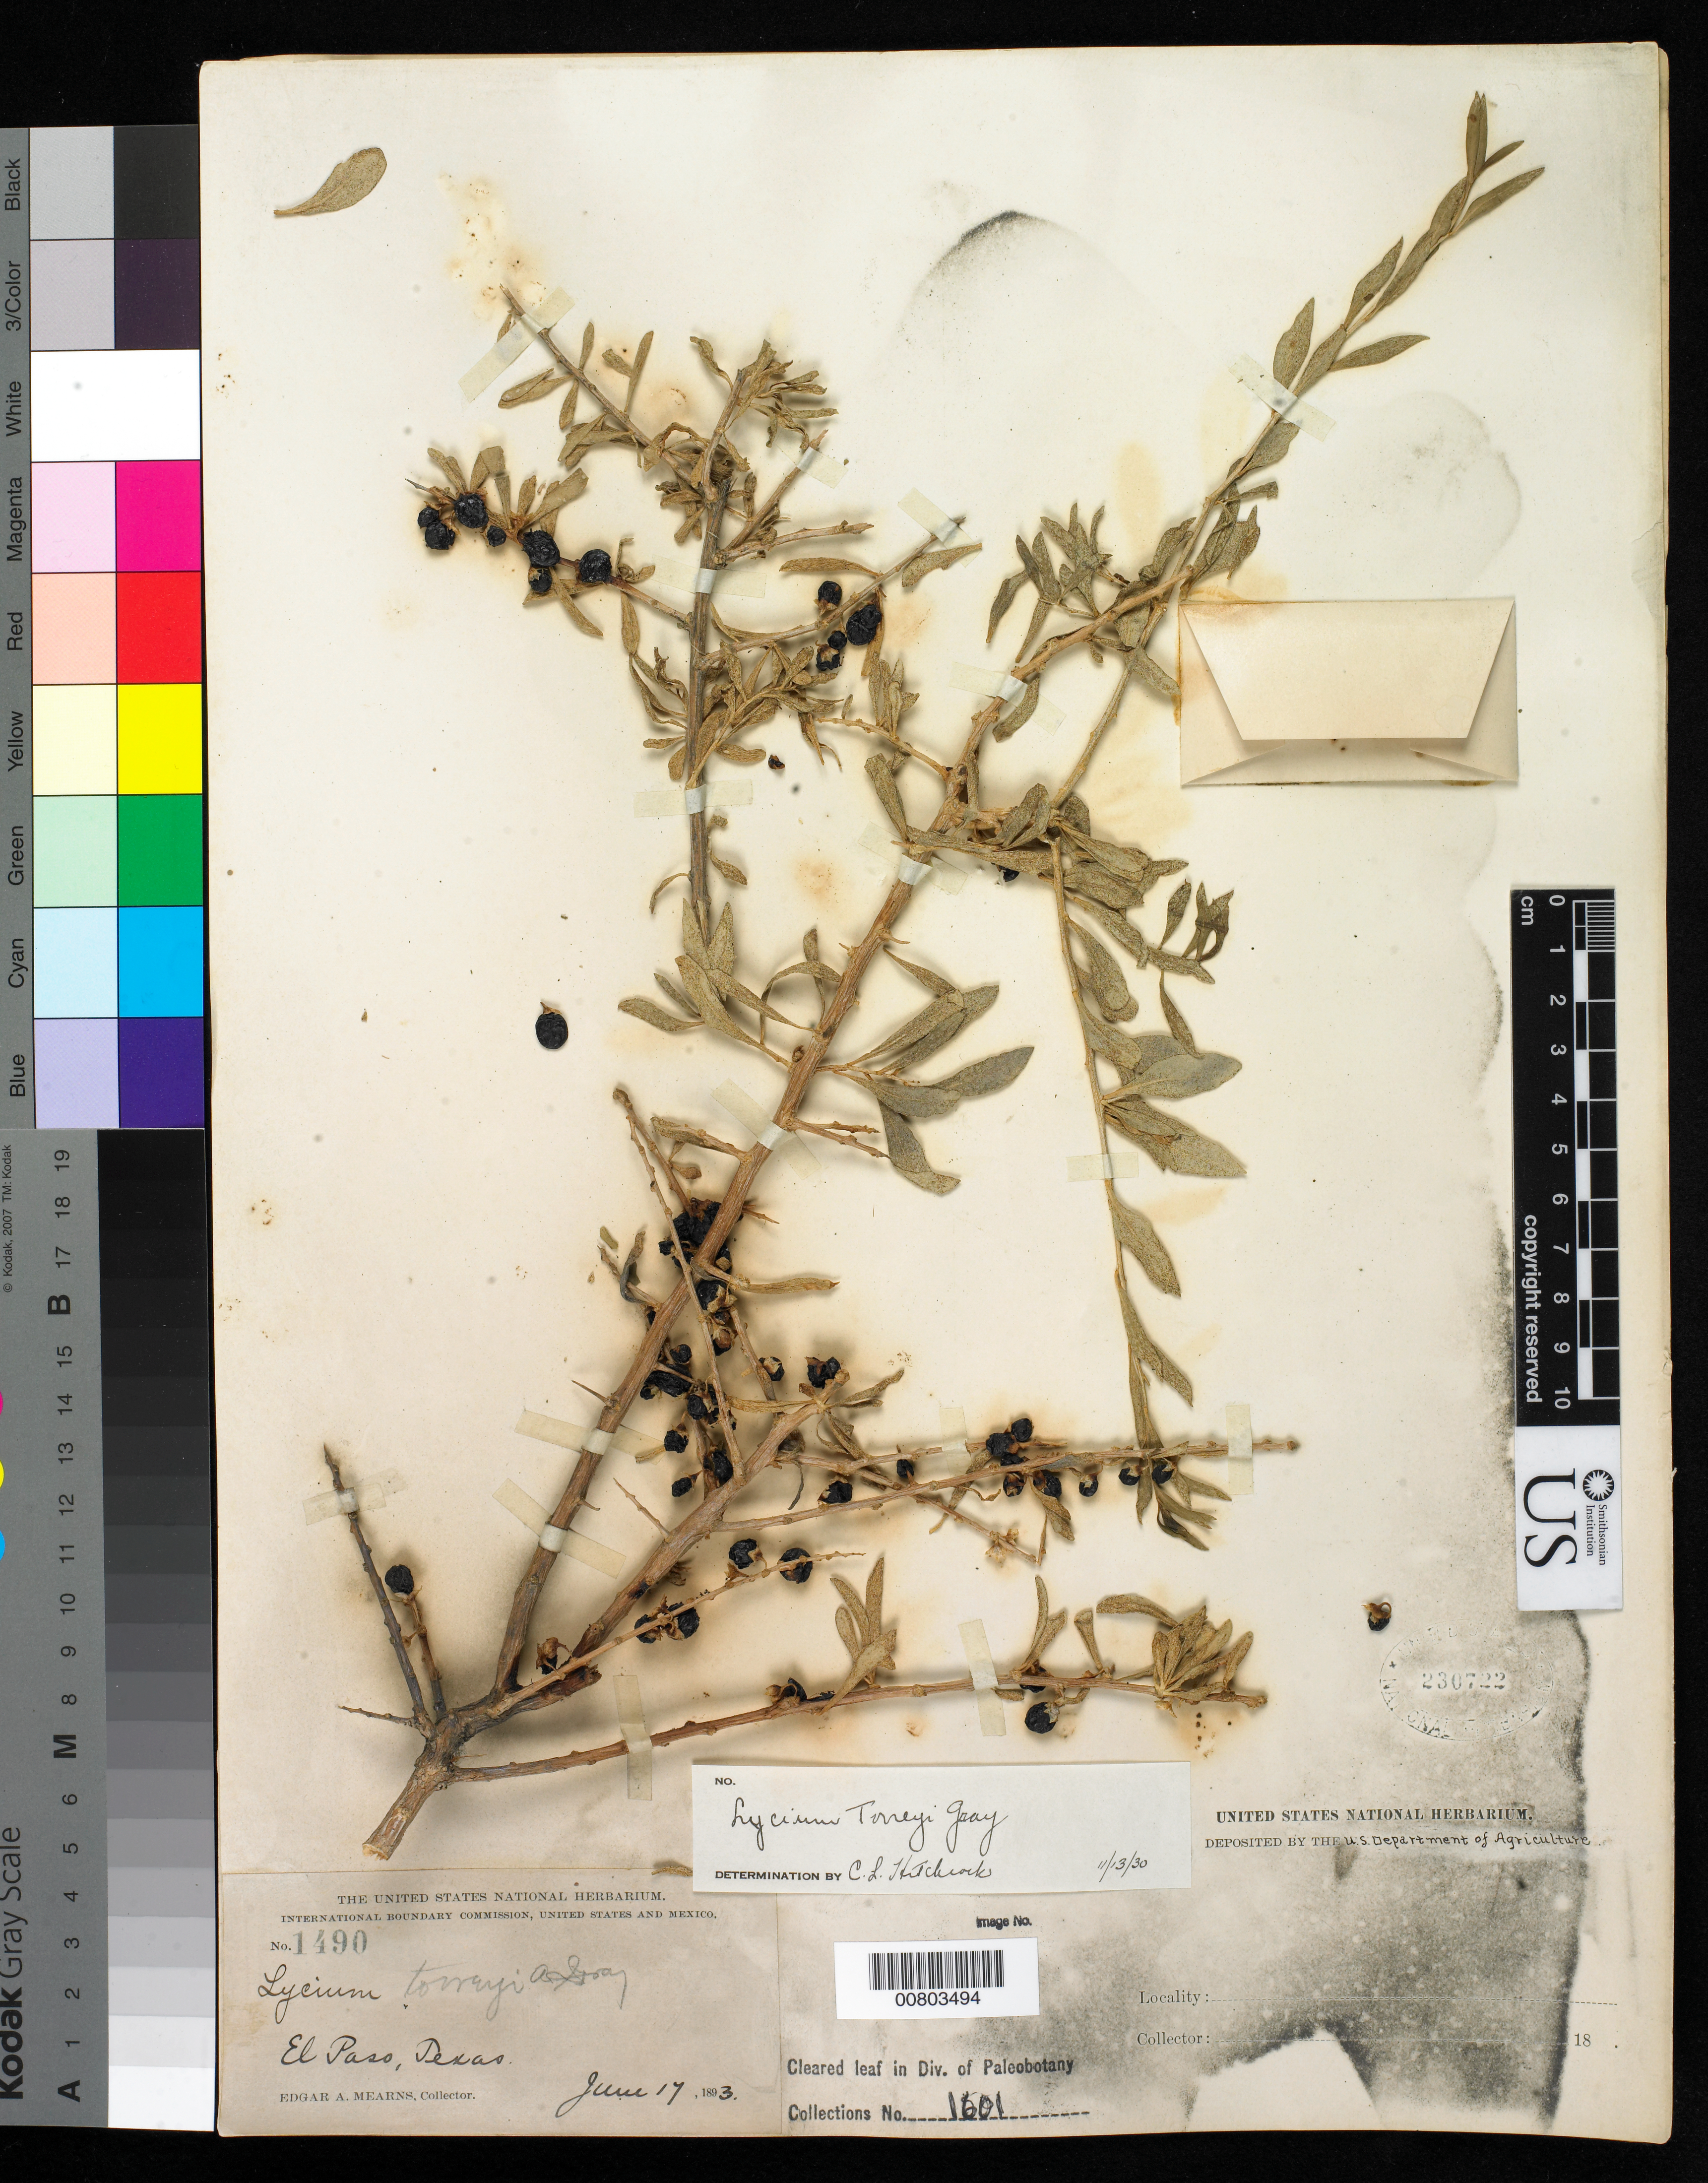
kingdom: Plantae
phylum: Tracheophyta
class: Magnoliopsida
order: Solanales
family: Solanaceae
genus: Lycium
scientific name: Lycium torreyi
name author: A. Gray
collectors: E. A. Mearns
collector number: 1490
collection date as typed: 17 Jun 1893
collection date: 1893-06-17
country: United States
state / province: Texas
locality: El Paso, Texas.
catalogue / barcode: US 230722